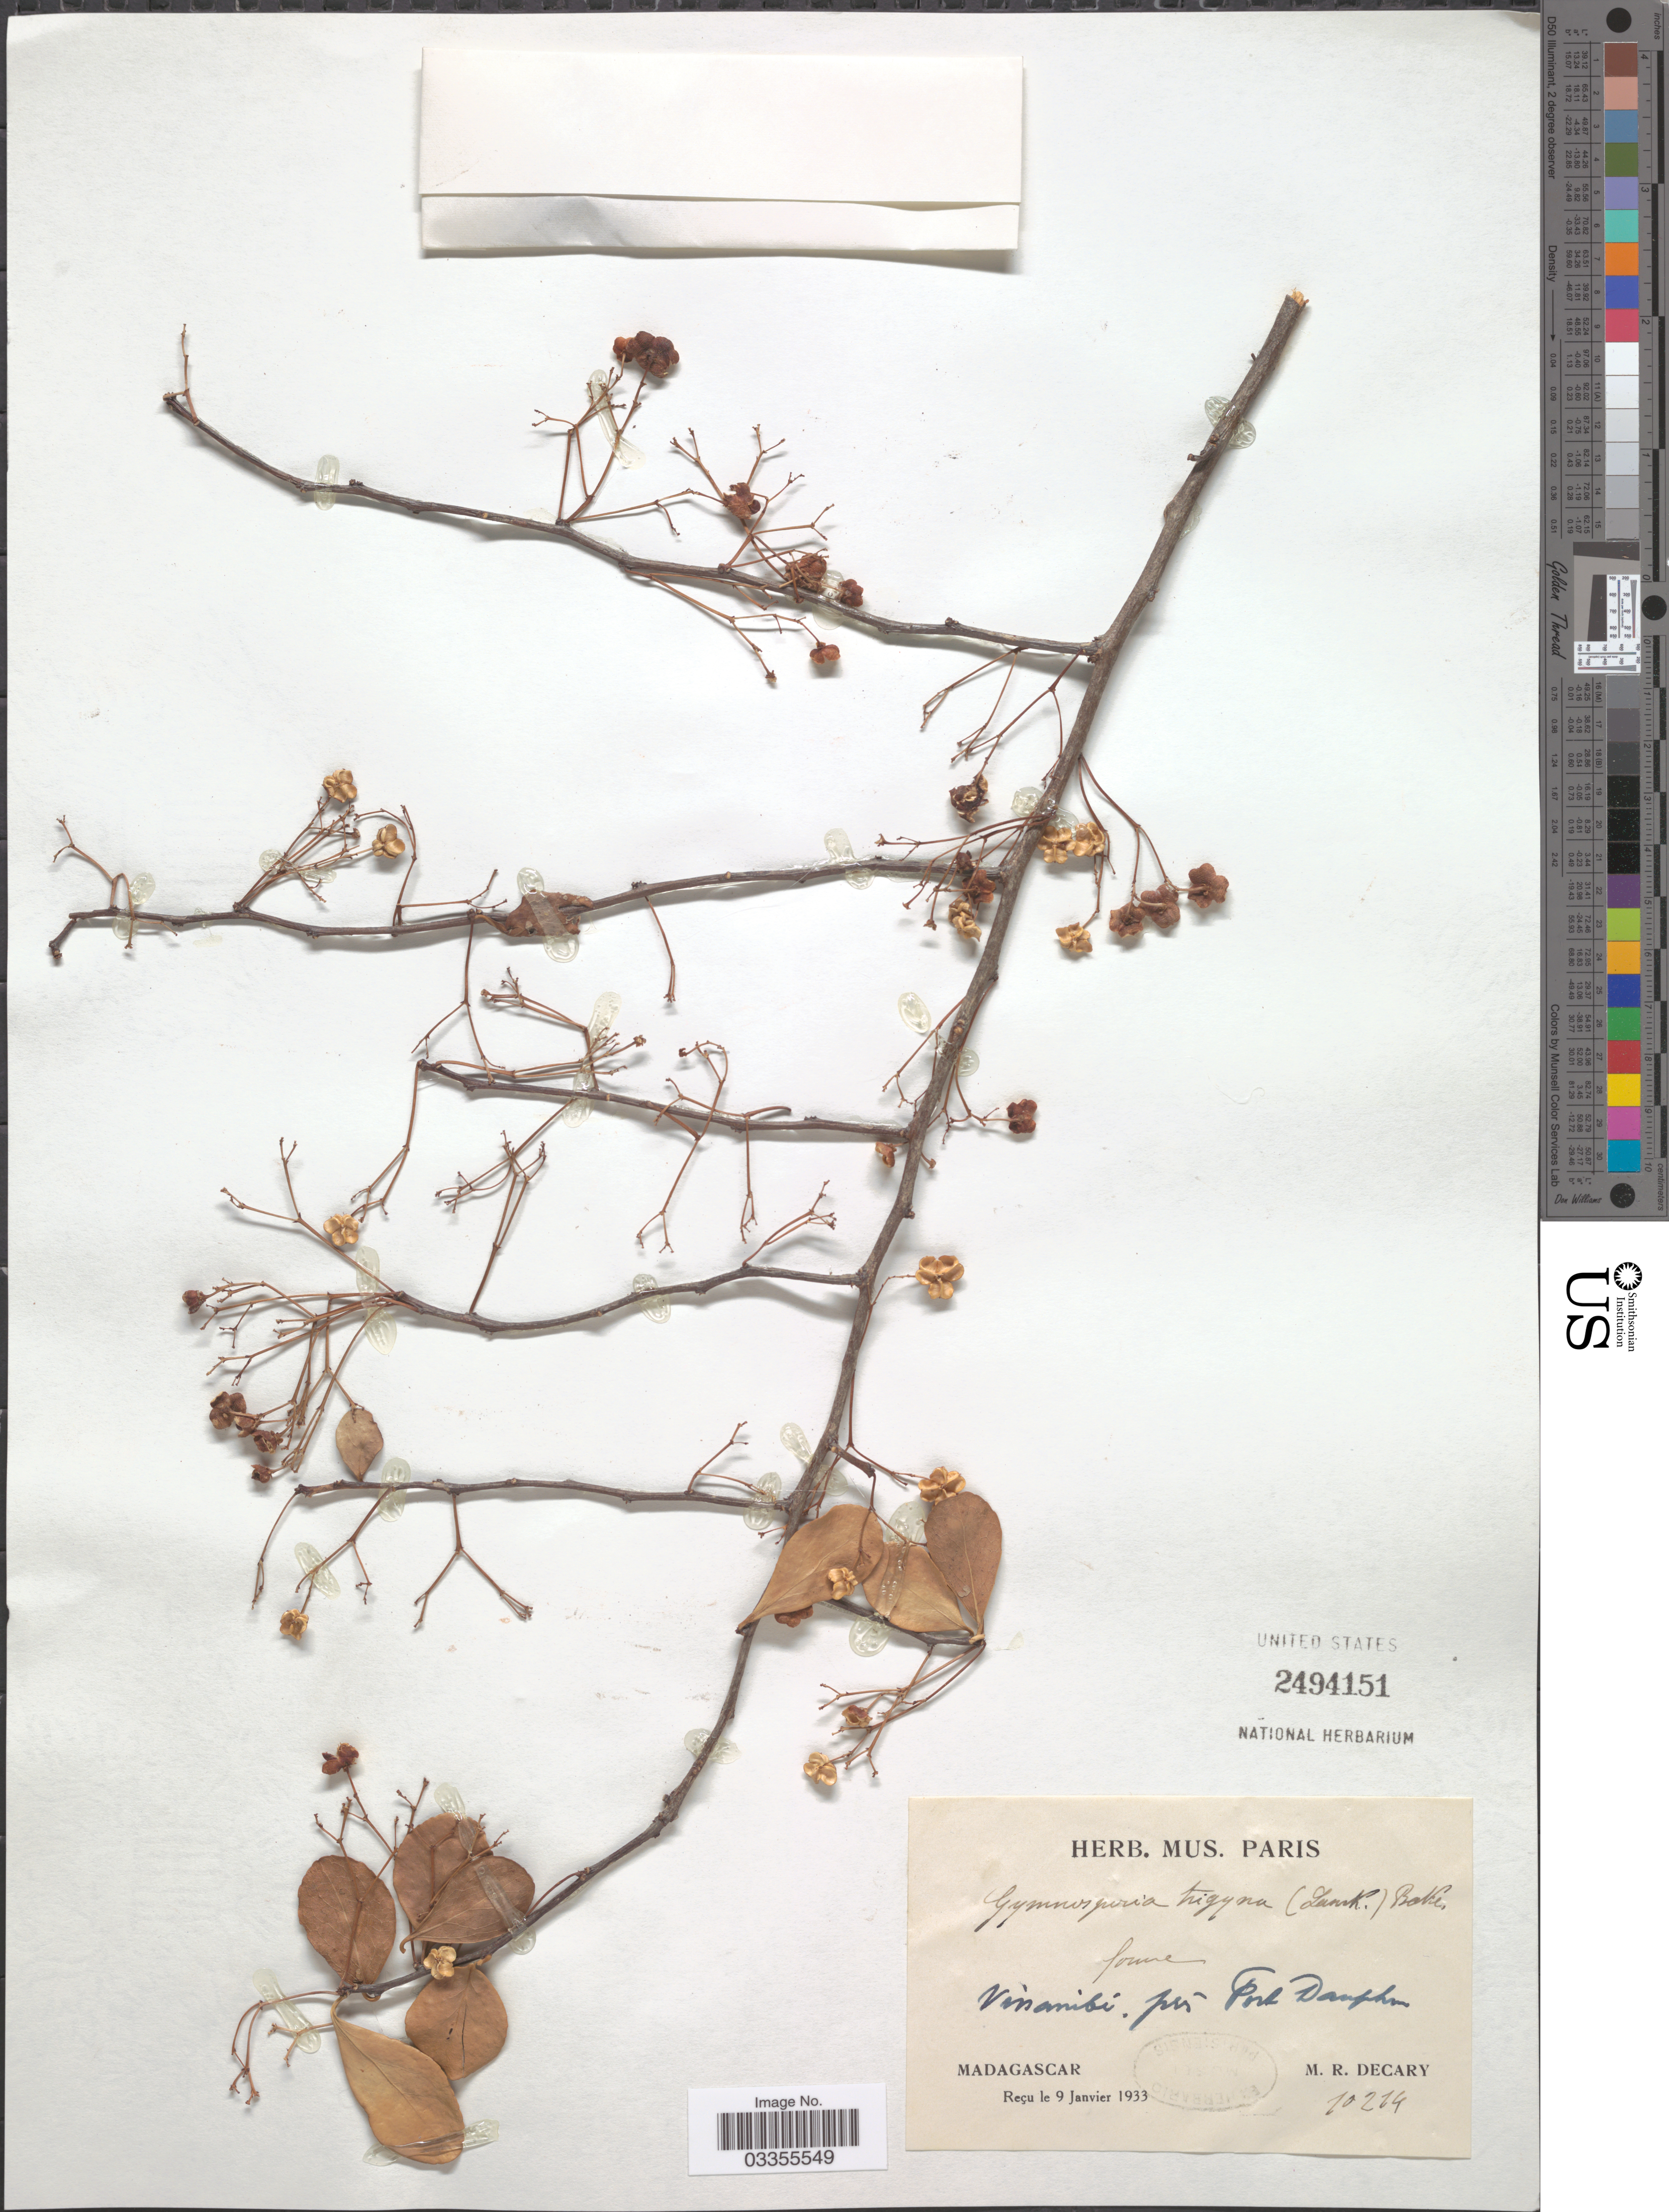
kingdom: Plantae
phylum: Tracheophyta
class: Magnoliopsida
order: Celastrales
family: Celastraceae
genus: Gymnosporia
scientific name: Gymnosporia trigyna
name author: (Lam.) Baker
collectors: R. Decary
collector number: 10214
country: Madagascar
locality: Vinanibe près Fort Dauphin.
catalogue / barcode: US 2494151